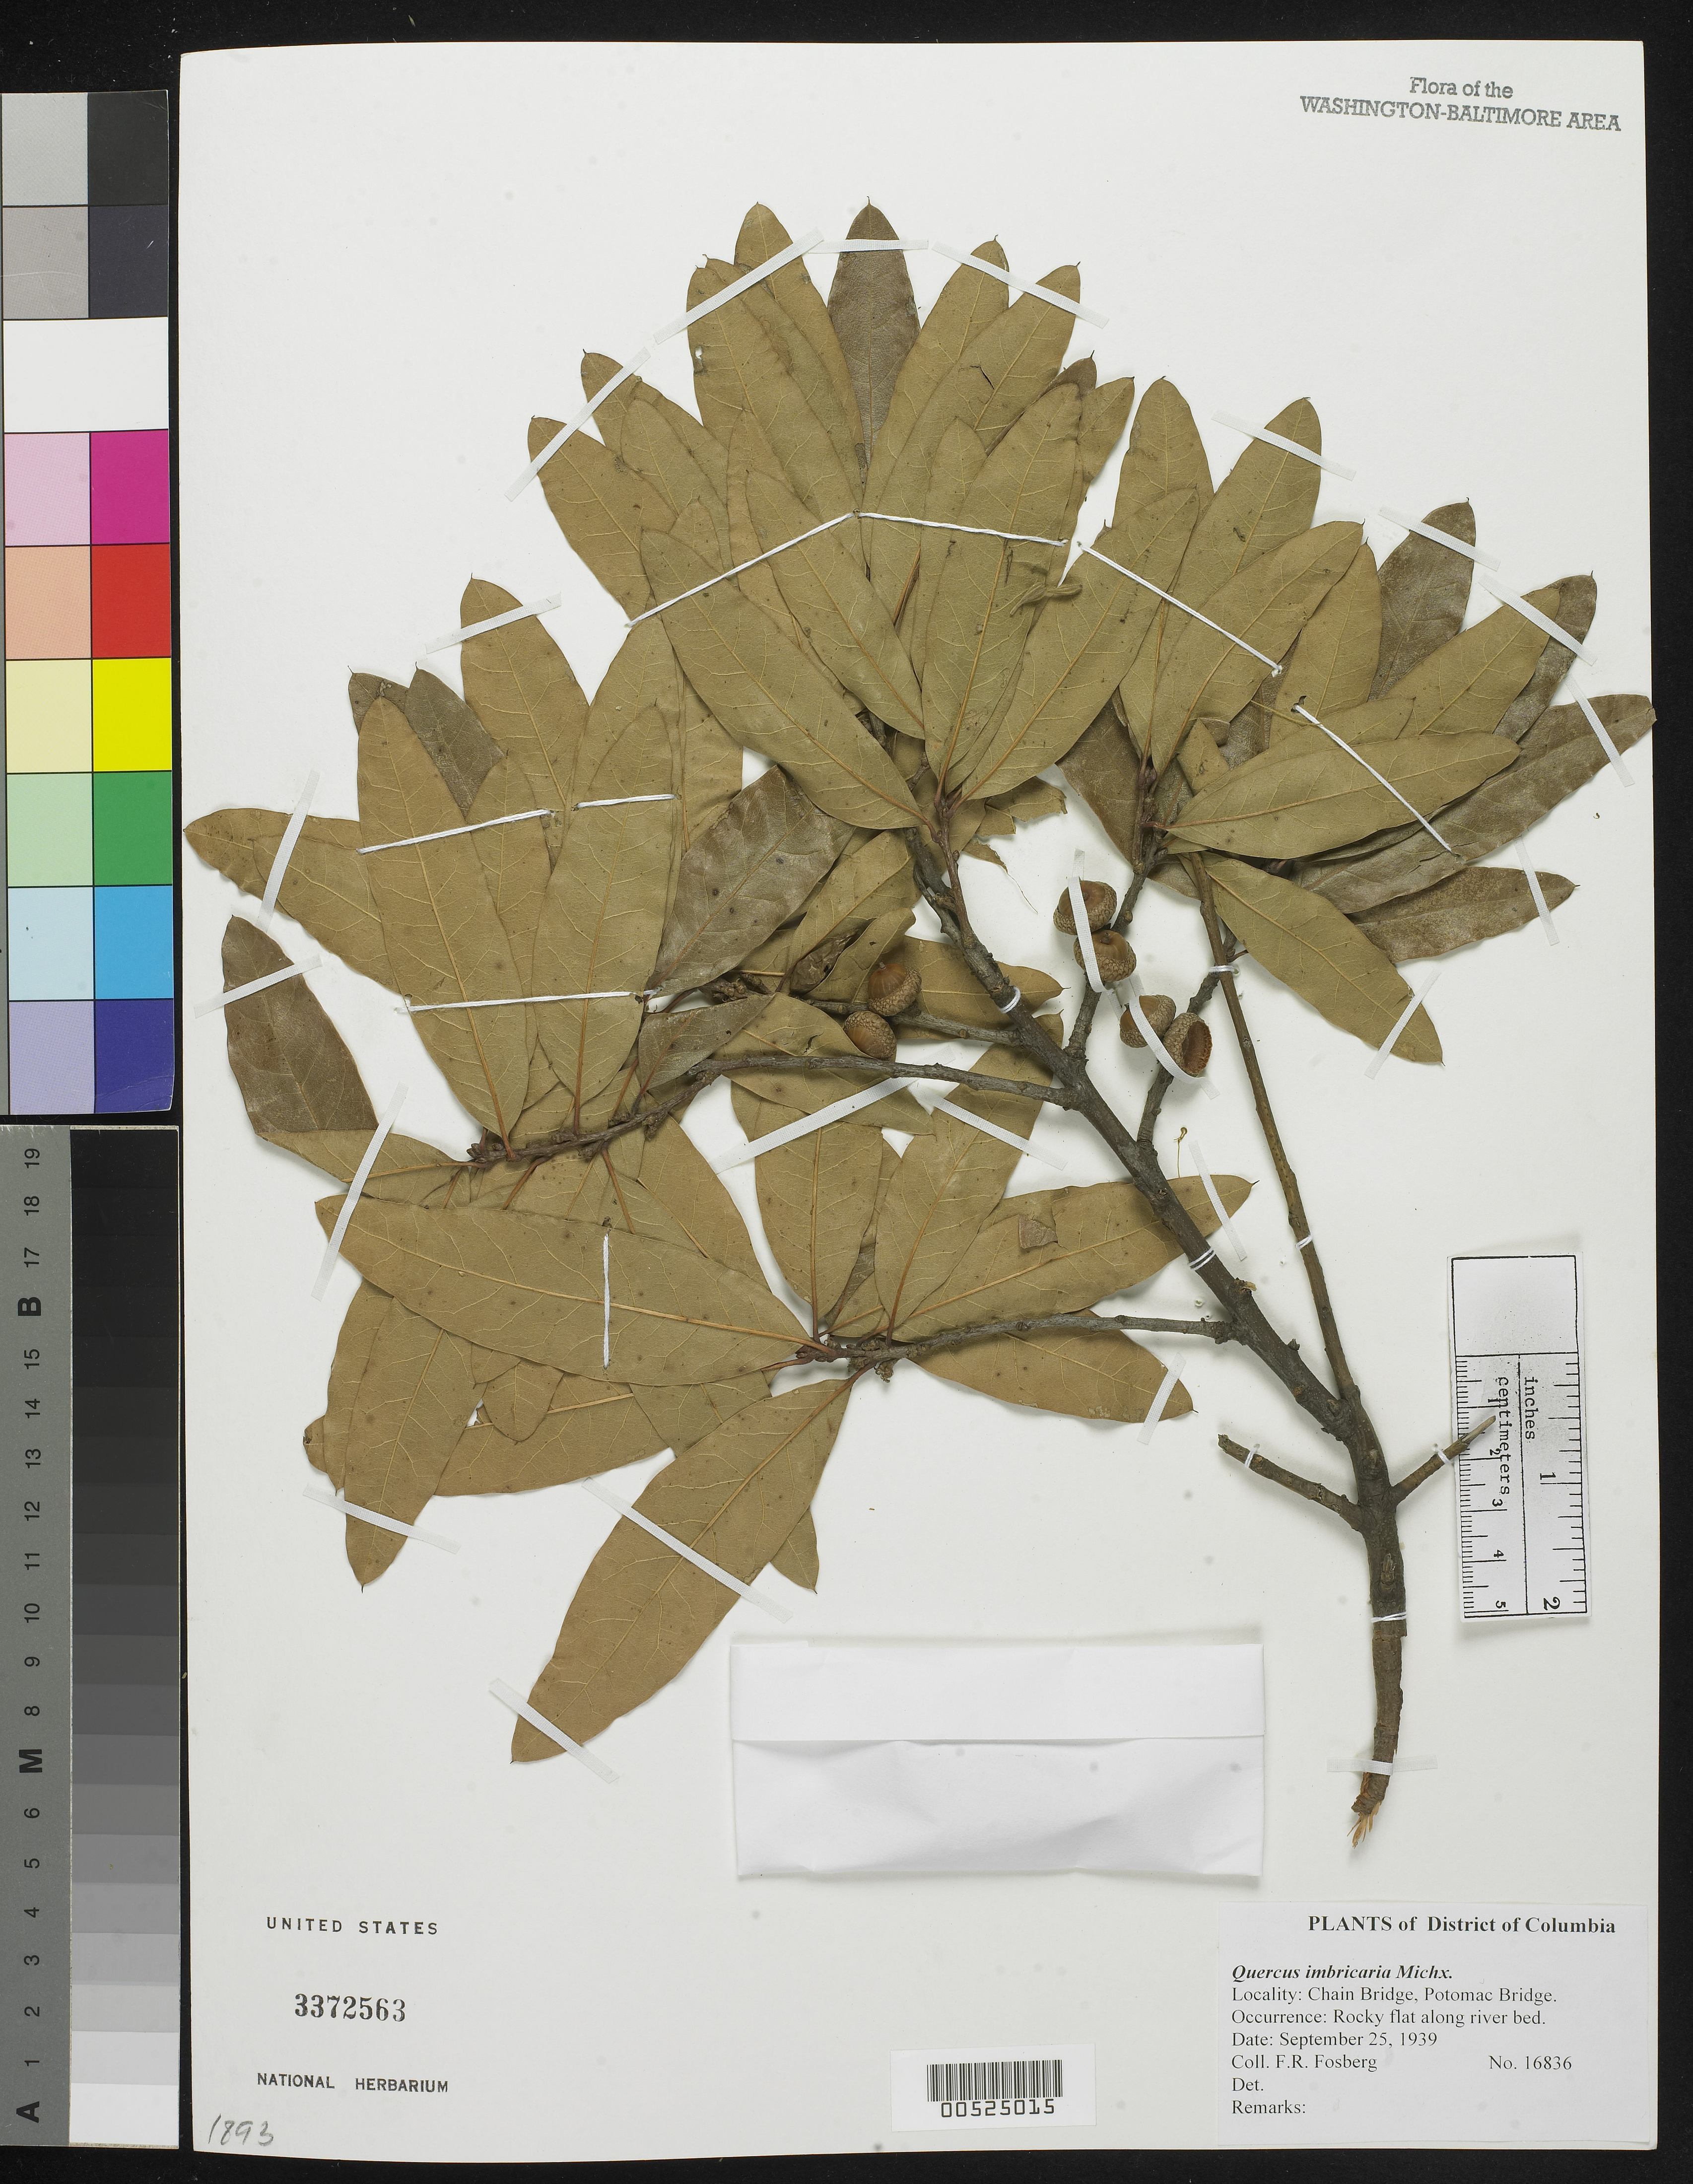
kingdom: Plantae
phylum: Tracheophyta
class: Magnoliopsida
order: Fagales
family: Fagaceae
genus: Quercus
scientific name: Quercus imbricaria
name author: Michx.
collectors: F. R. Fosberg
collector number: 16836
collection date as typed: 25 Sep 1939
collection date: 1939-09-25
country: United States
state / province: District of Columbia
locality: Chain Bridge, Potomac Bridge.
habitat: Rocky flat along river bed.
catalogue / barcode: US 3372563